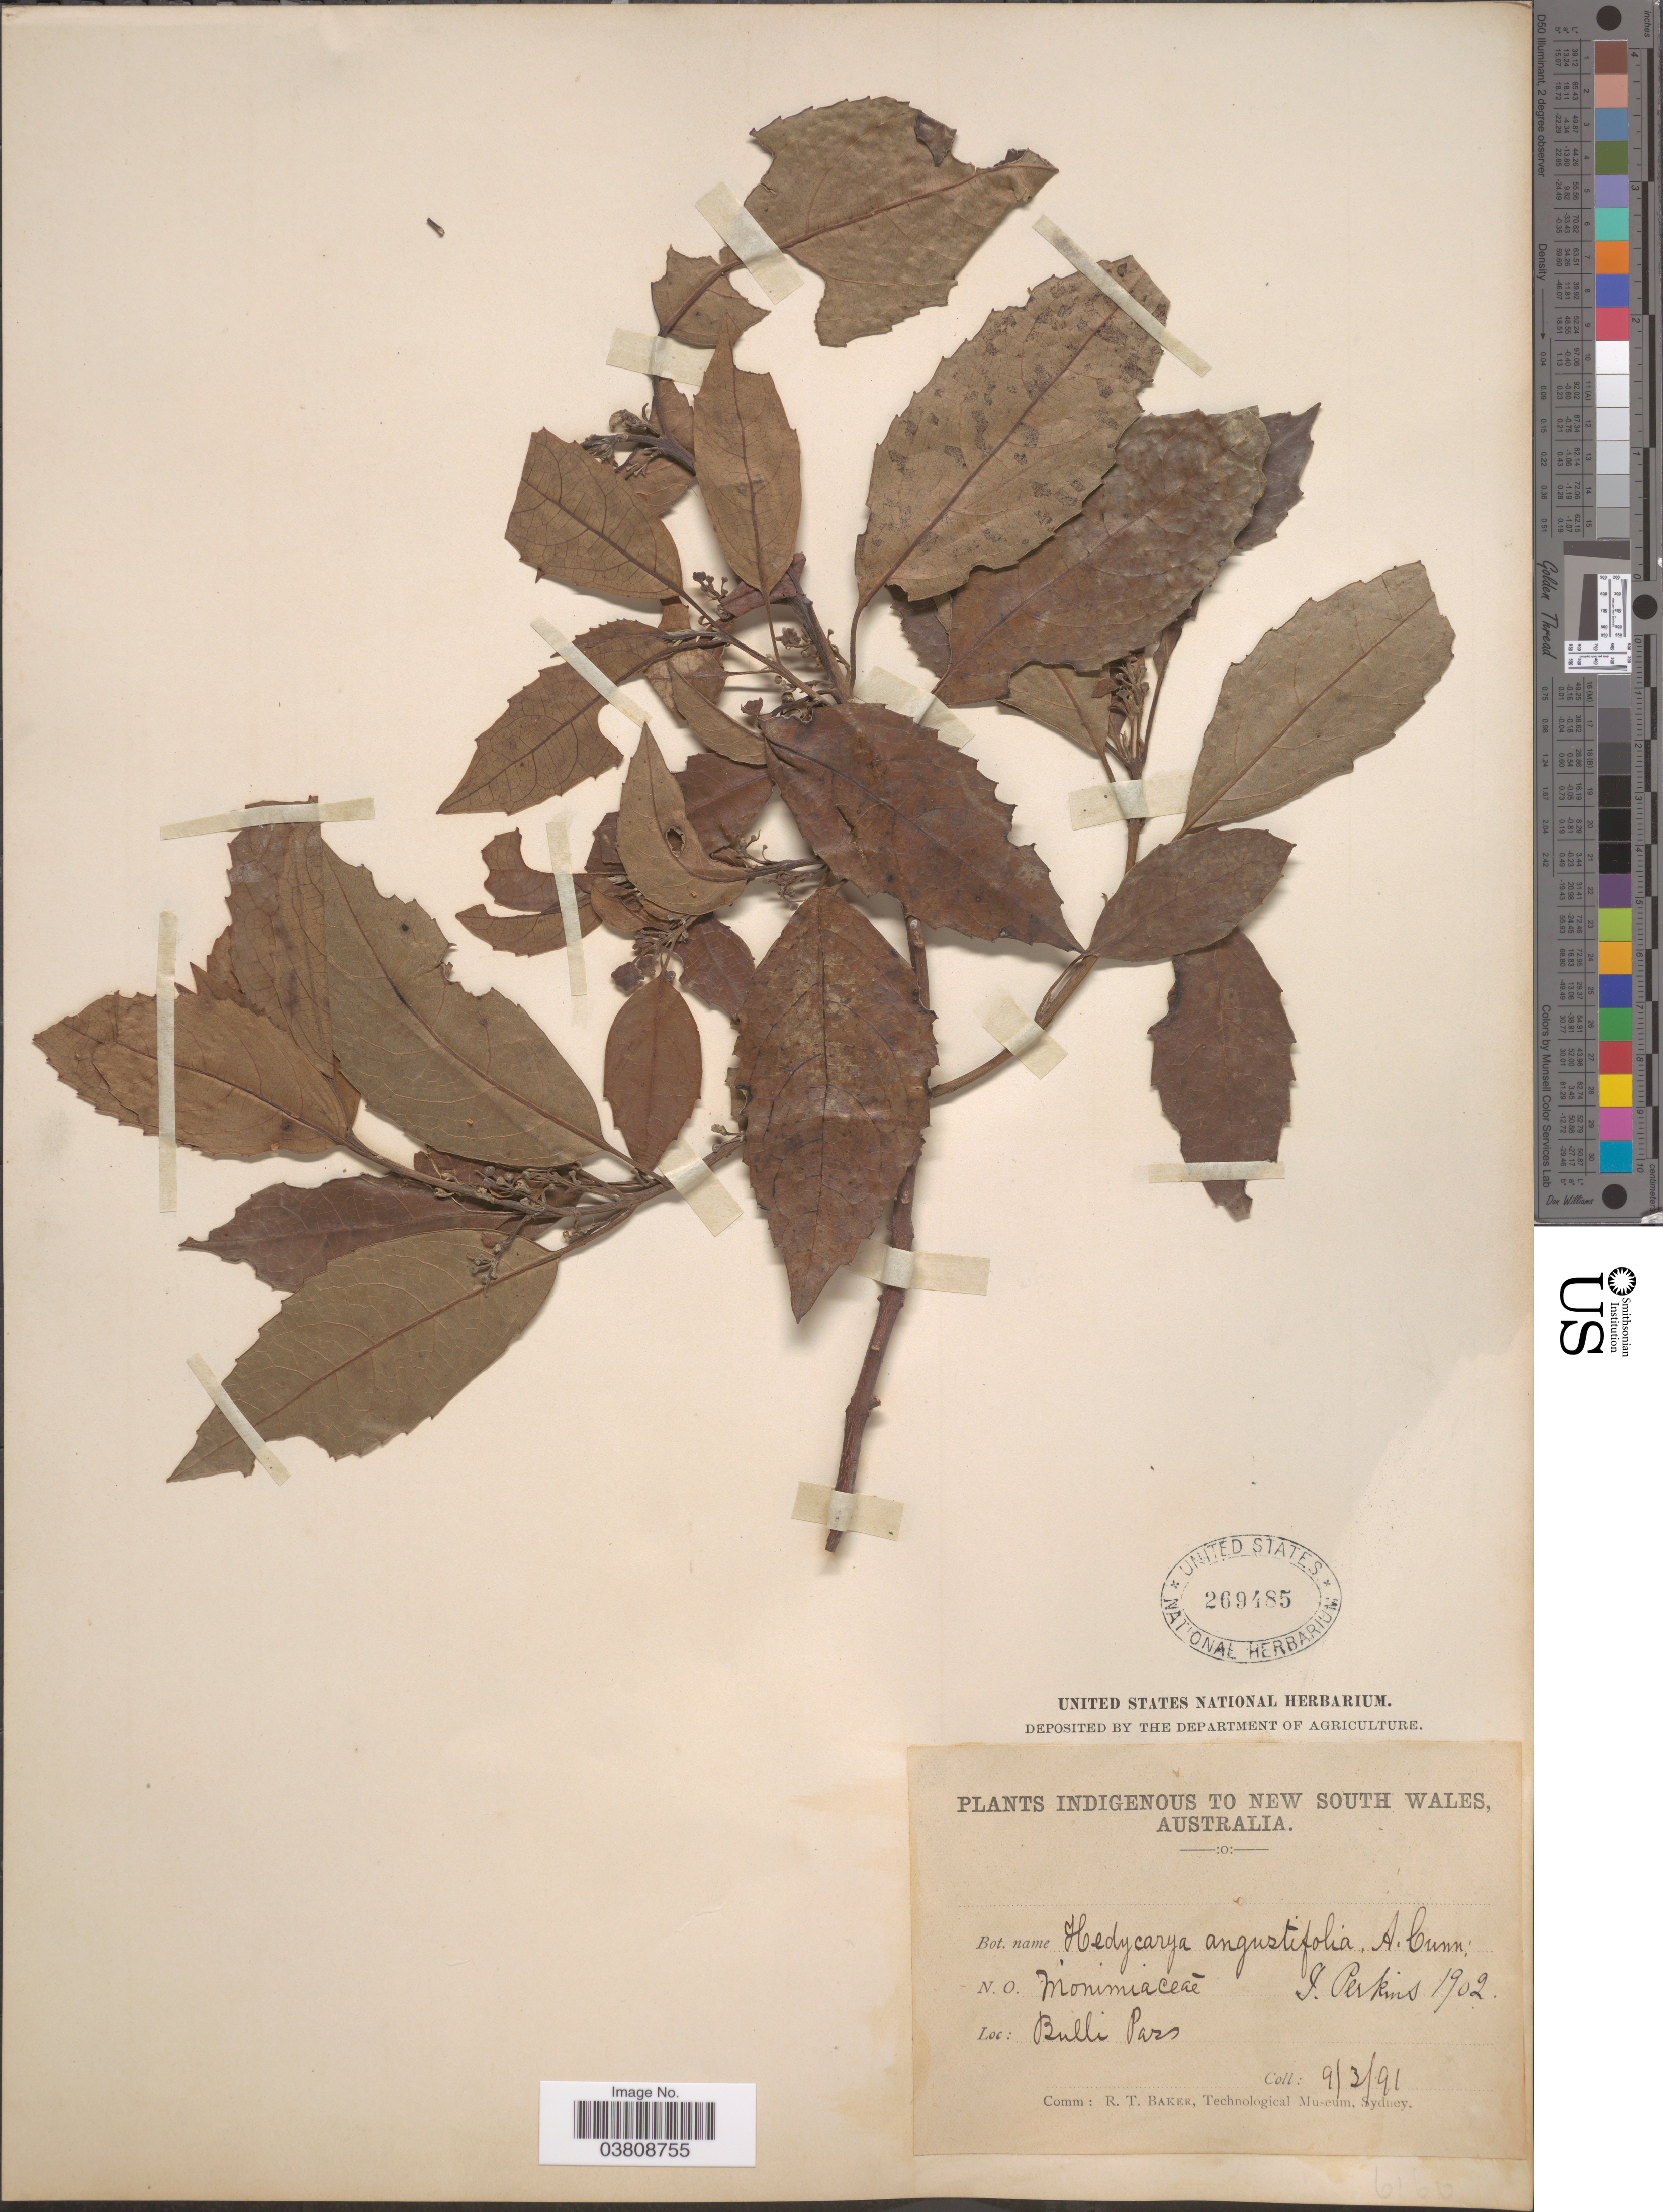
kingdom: Plantae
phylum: Tracheophyta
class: Magnoliopsida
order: Laurales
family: Monimiaceae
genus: Hedycarya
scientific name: Hedycarya angustifolia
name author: A. Cunn.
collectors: J. E. Perkins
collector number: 1902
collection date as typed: Transcribed d/m/y: 9/3/91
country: Australia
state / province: New South Wales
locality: Buli Pass.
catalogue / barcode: US 269485